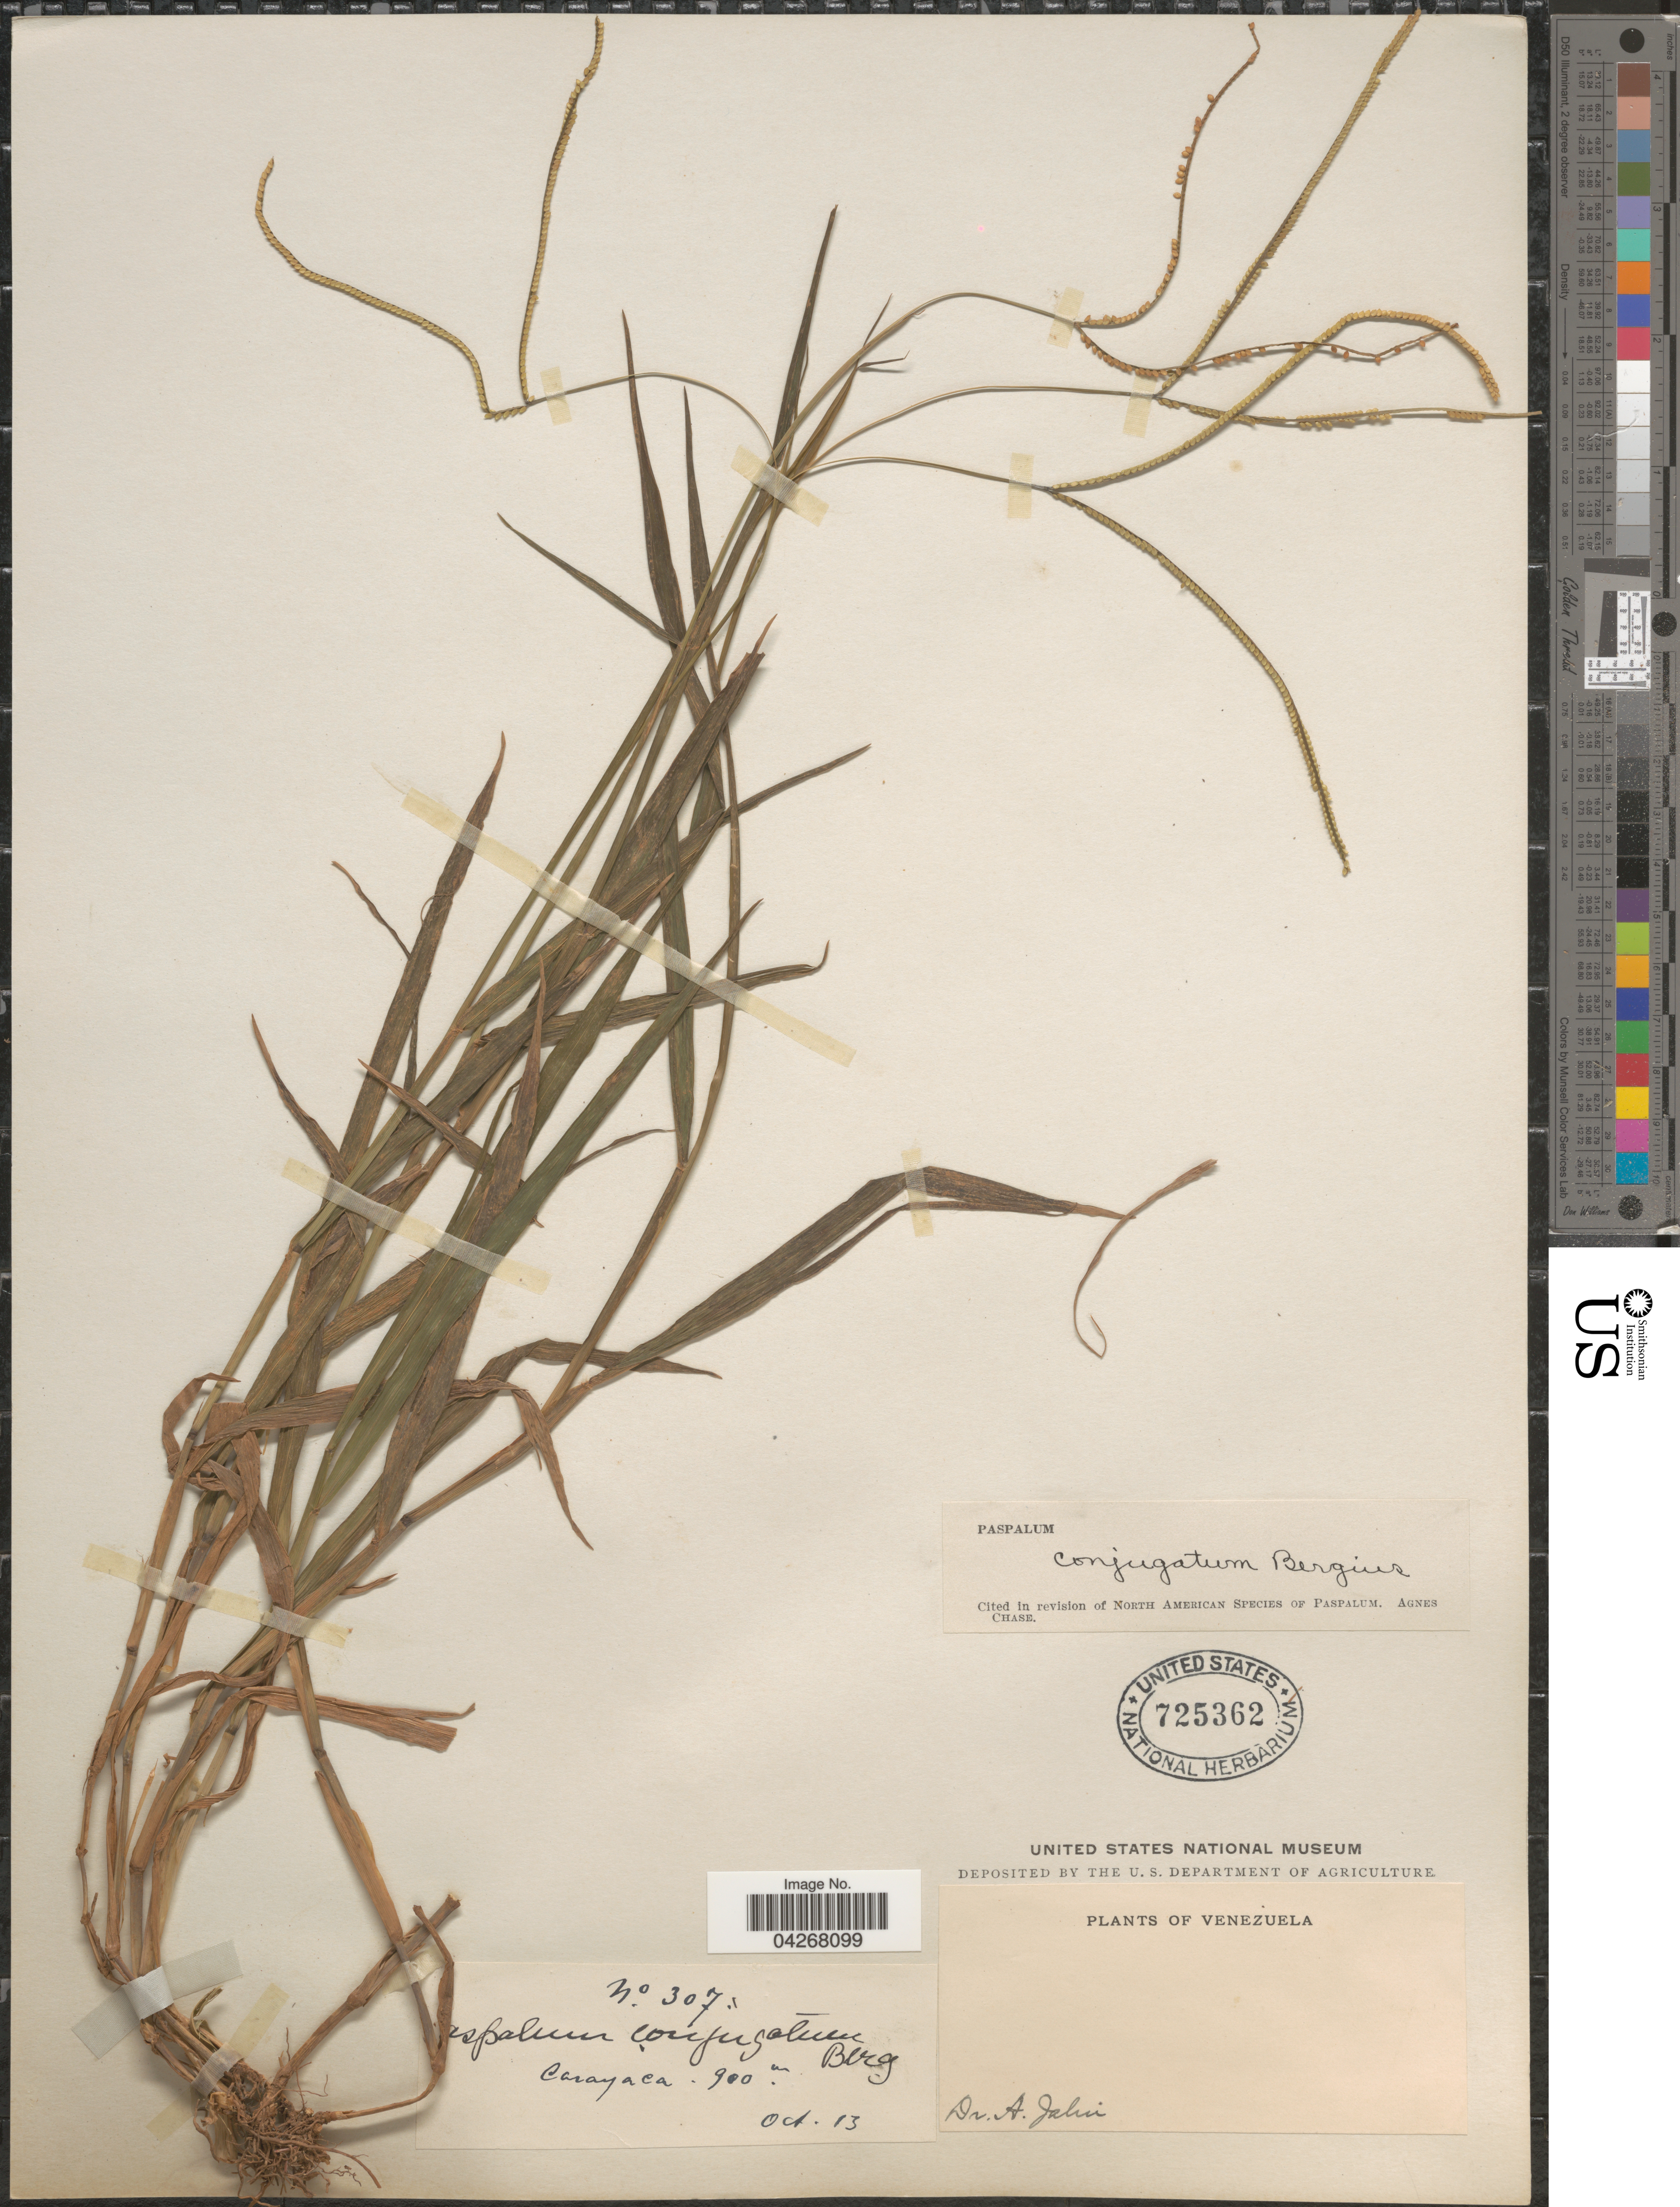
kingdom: Plantae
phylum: Tracheophyta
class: Liliopsida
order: Poales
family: Poaceae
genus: Paspalum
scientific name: Paspalum conjugatum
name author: P.J. Bergius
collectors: A. Jahn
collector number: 307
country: Venezuela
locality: Carayaca.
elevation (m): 900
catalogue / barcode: US 725362